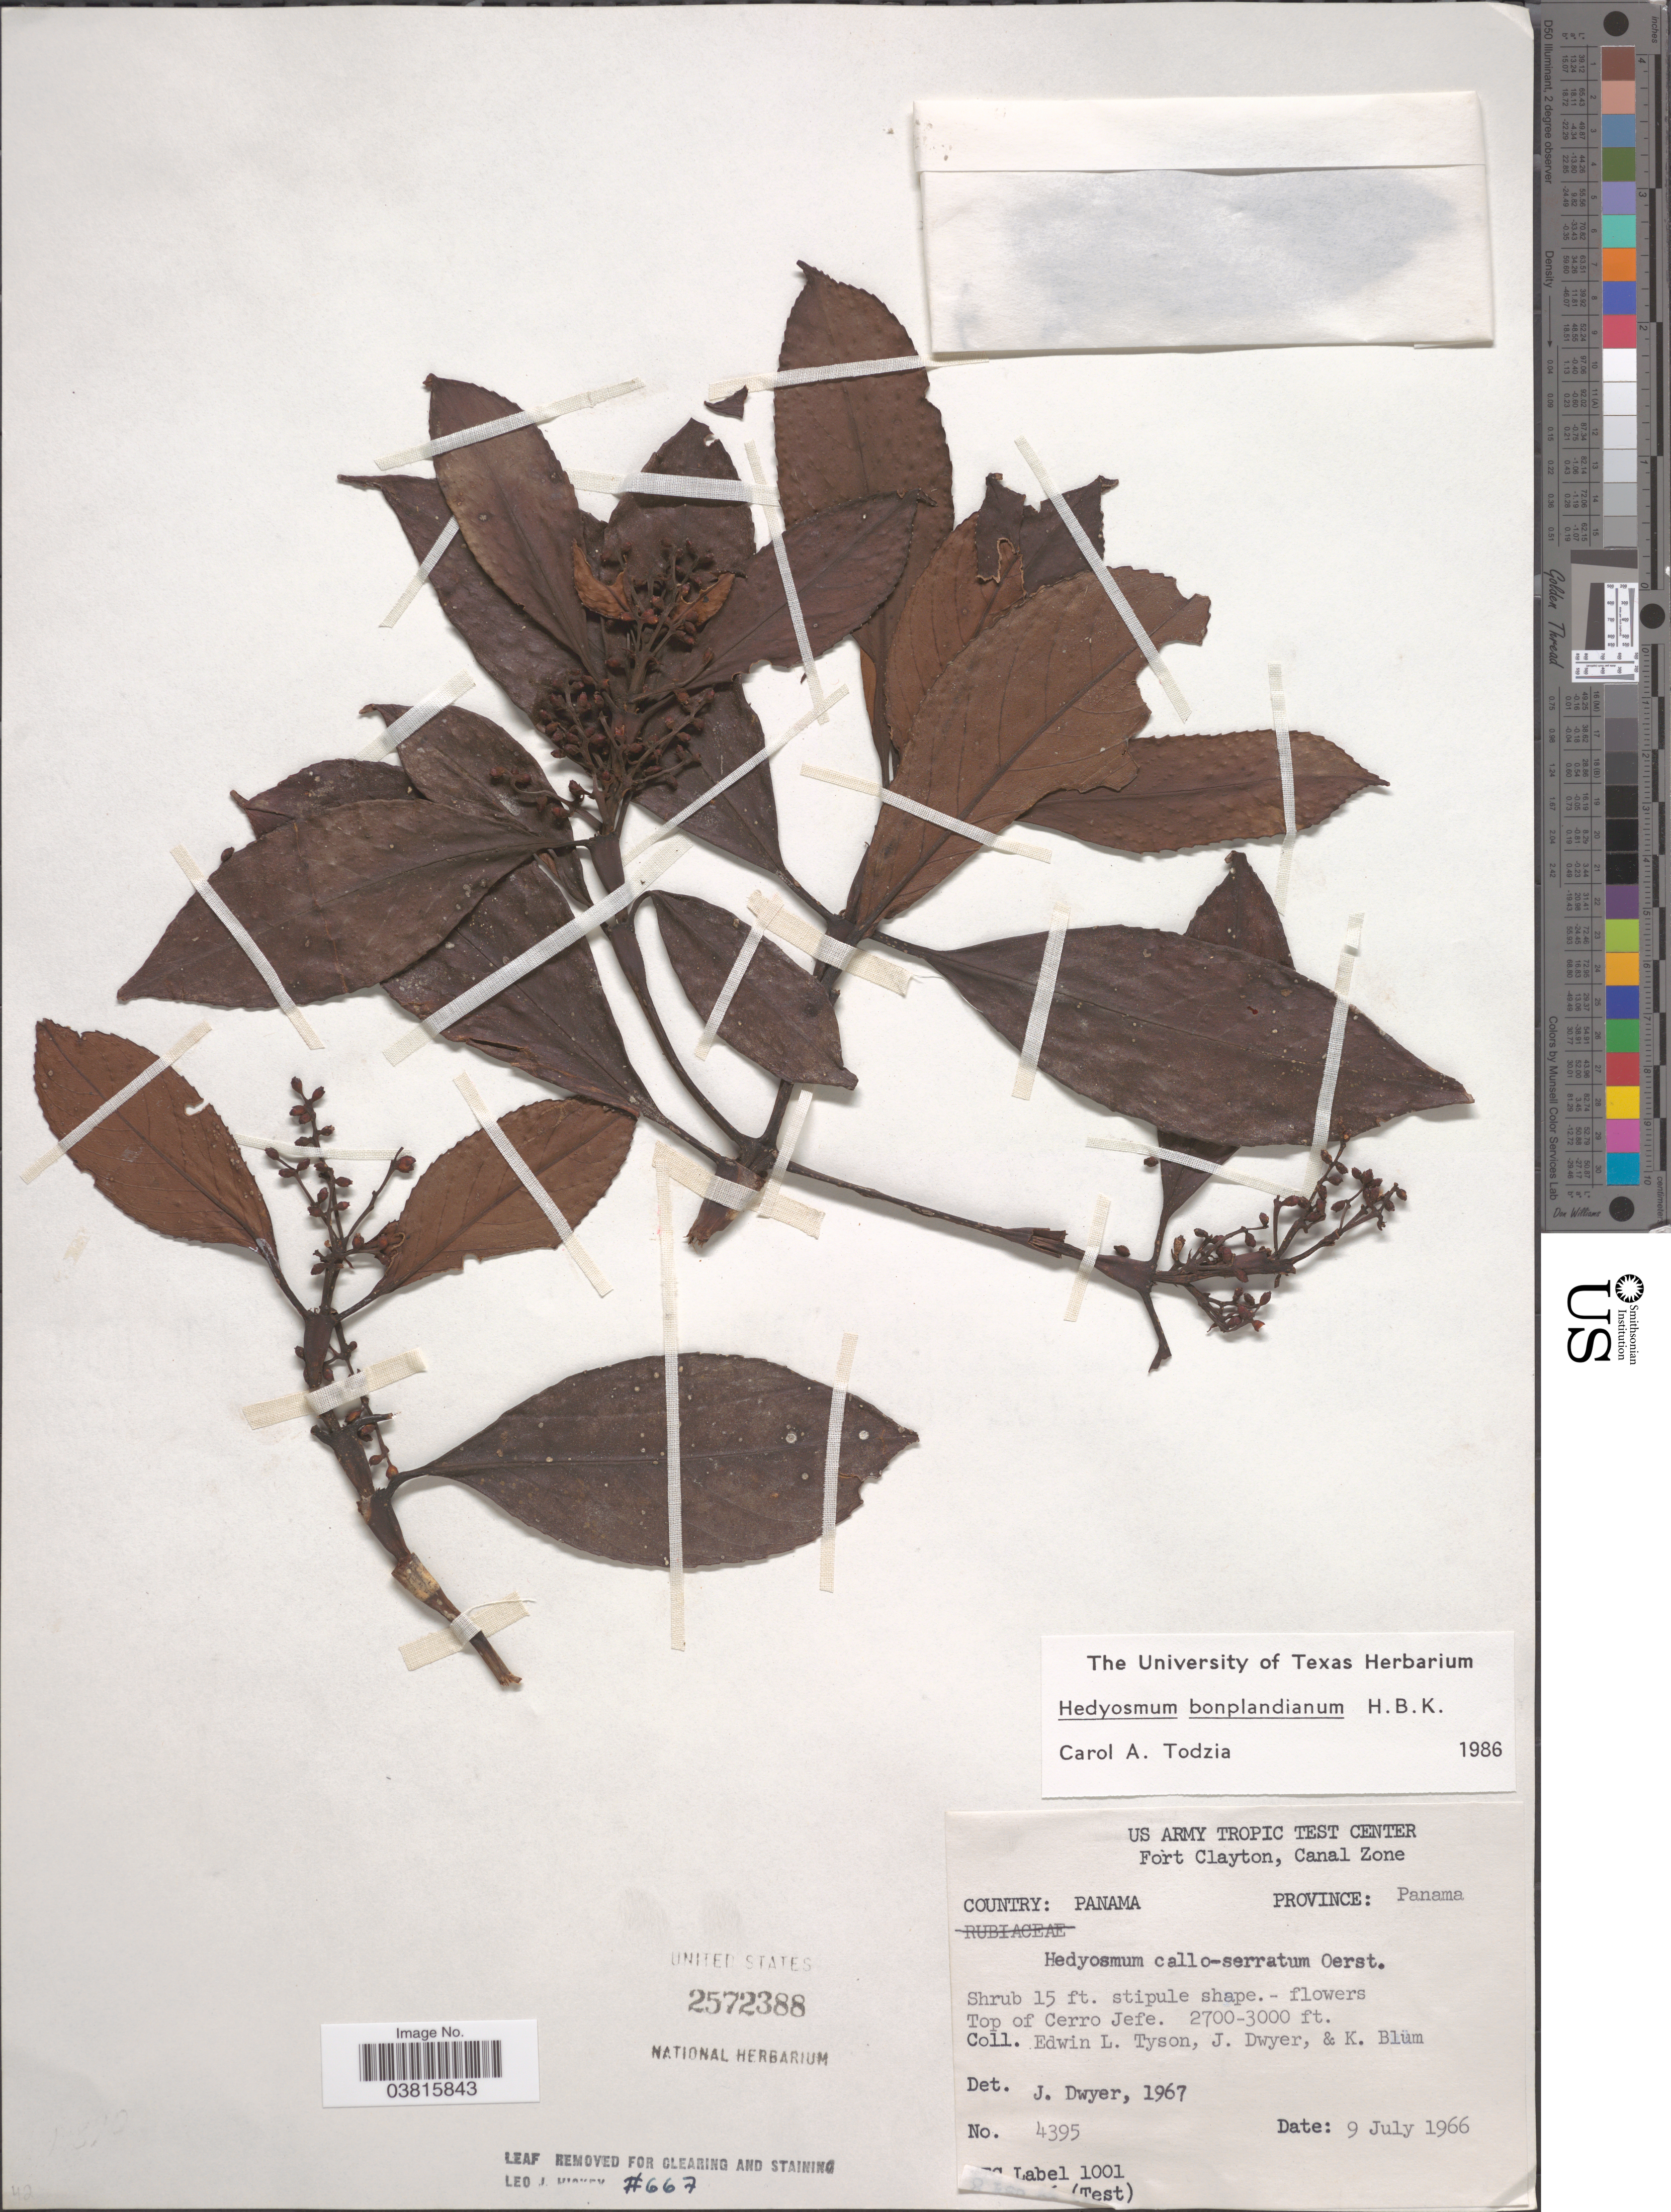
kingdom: Plantae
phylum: Tracheophyta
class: Magnoliopsida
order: Chloranthales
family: Chloranthaceae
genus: Hedyosmum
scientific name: Hedyosmum bonplandianum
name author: Kunth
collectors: E. L. Tyson, J. Dwyer & K. Blum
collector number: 4395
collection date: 1966-07-09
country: Panama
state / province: Panamá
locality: Fort Clayton, Canal Zone. Top of Cerro Jefe.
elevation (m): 823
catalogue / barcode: US 2572388